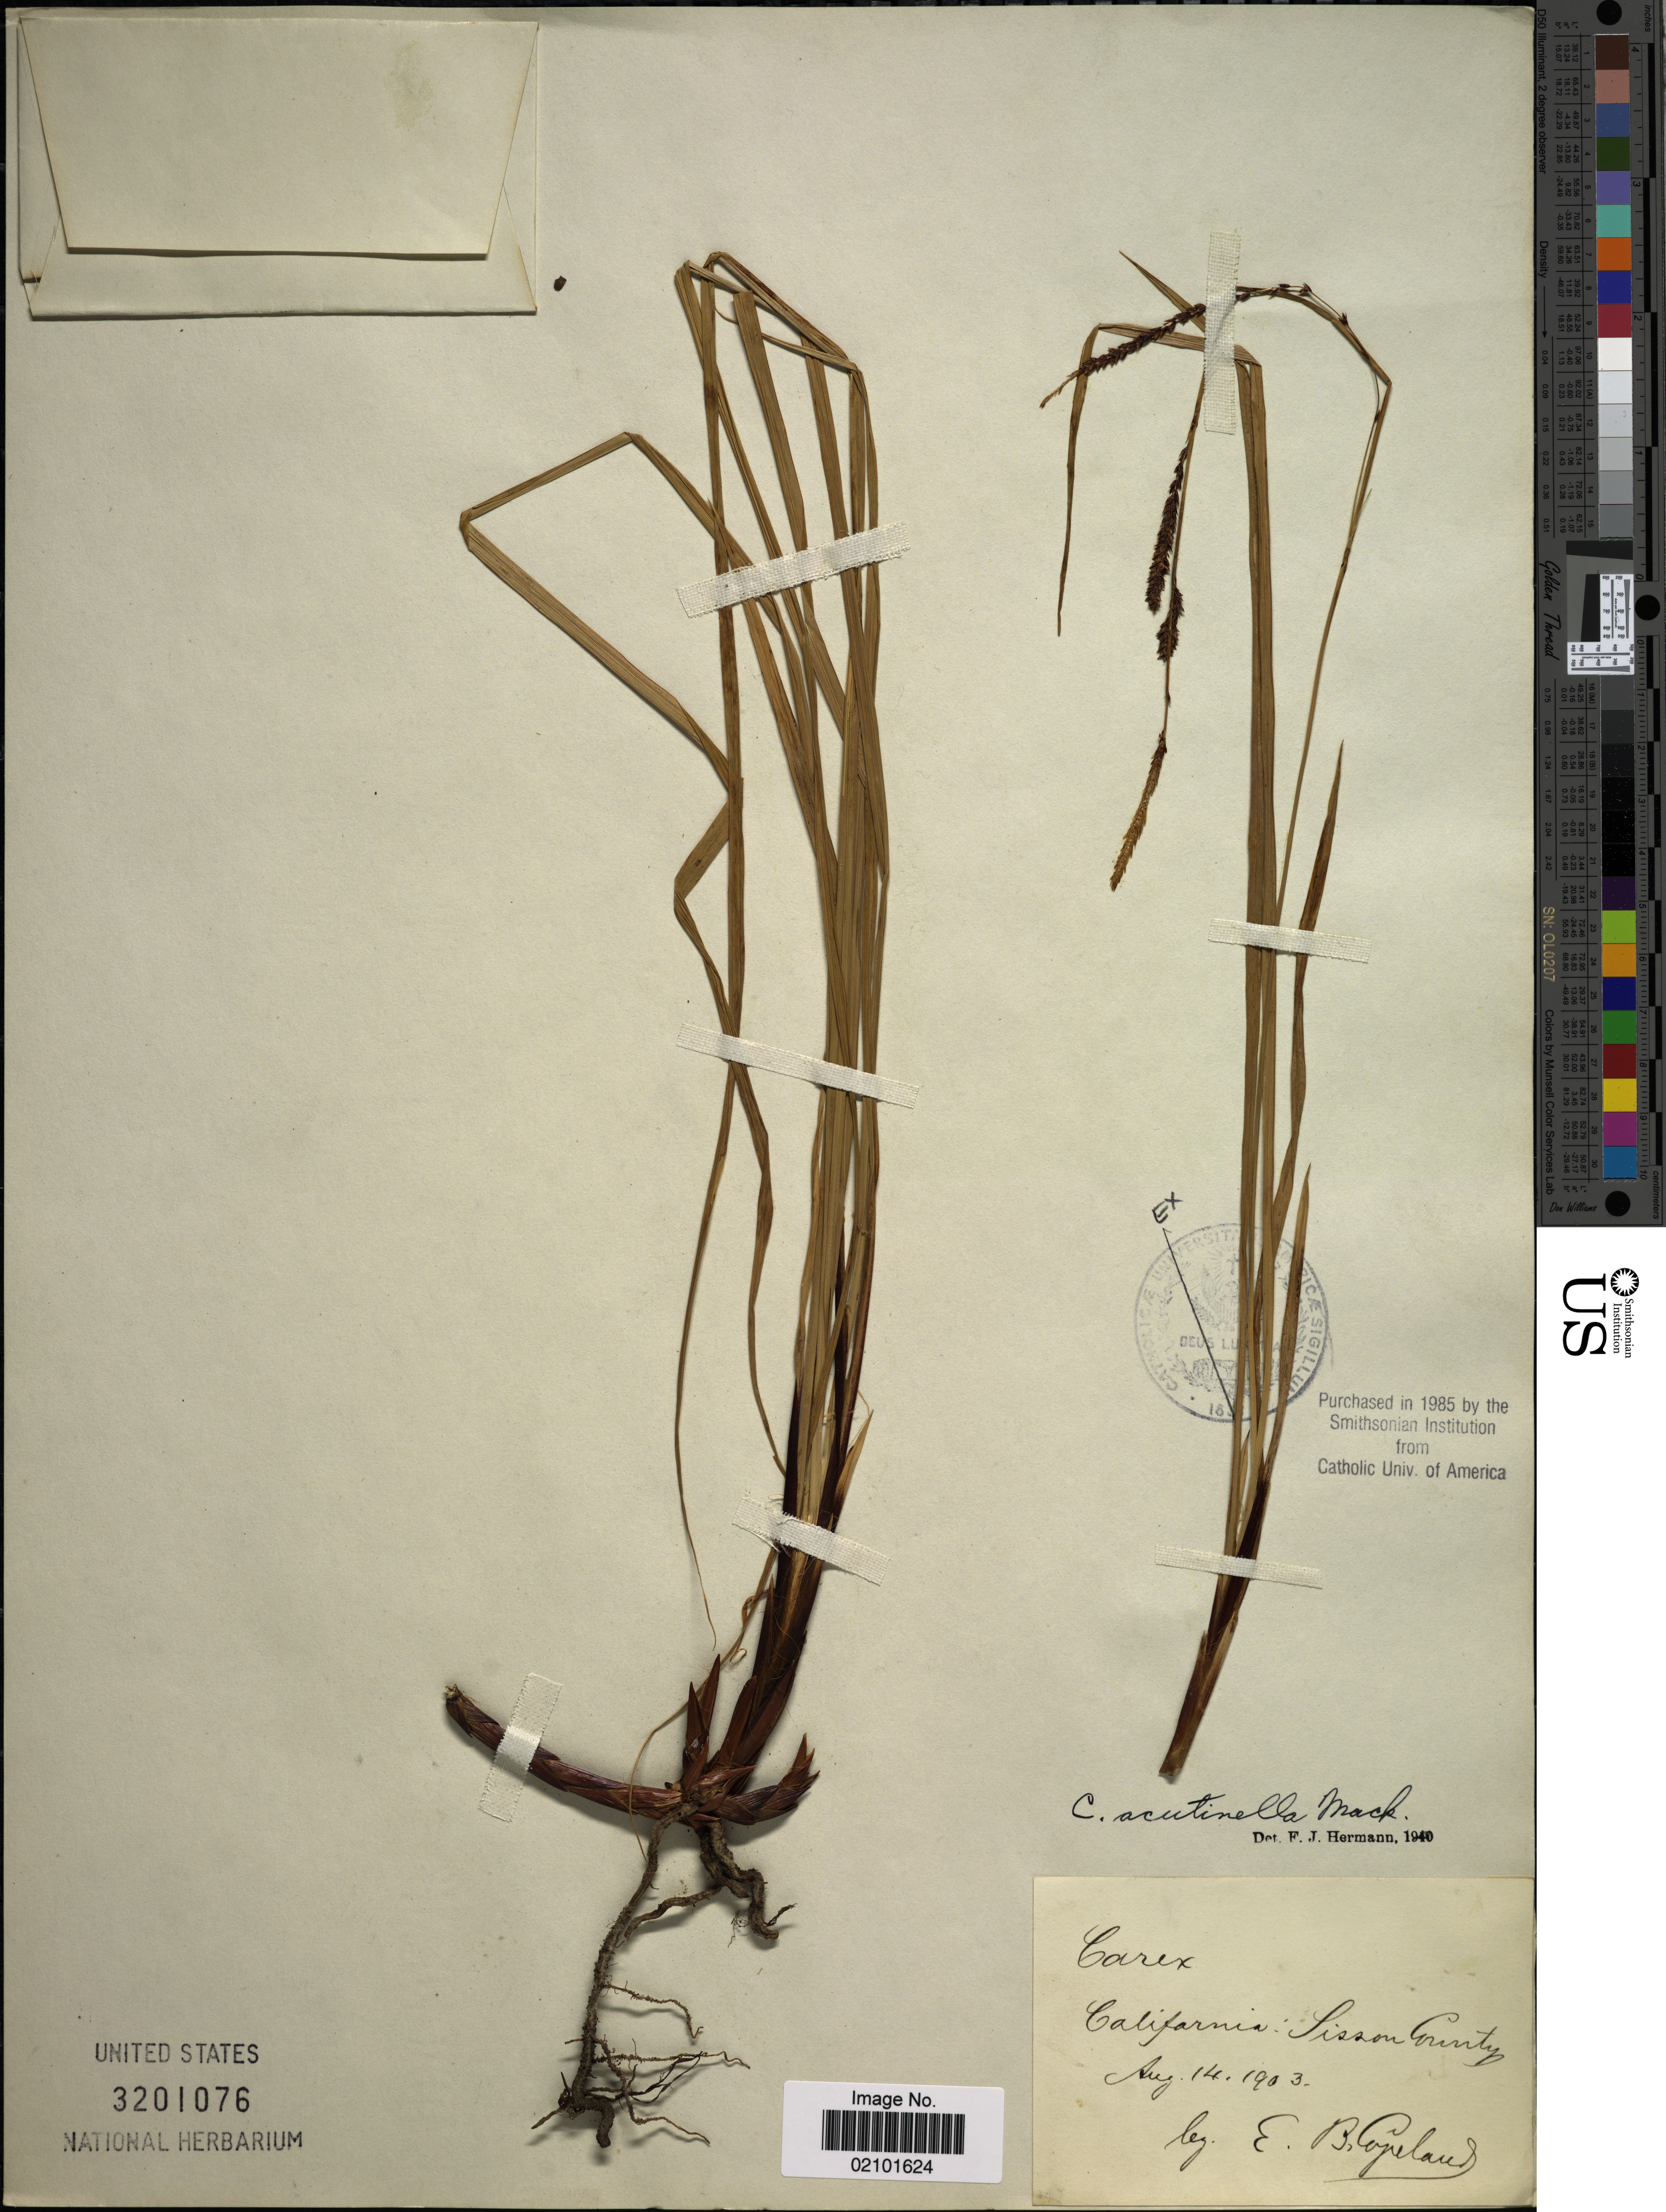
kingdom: Plantae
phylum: Tracheophyta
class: Liliopsida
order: Poales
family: Cyperaceae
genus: Carex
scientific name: Carex aquatilis var. aquatilis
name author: Wahlenb.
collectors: E. B. Copeland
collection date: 1903-08-14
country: United States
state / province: California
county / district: Siskiyou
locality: Sisson County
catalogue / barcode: US 3201076